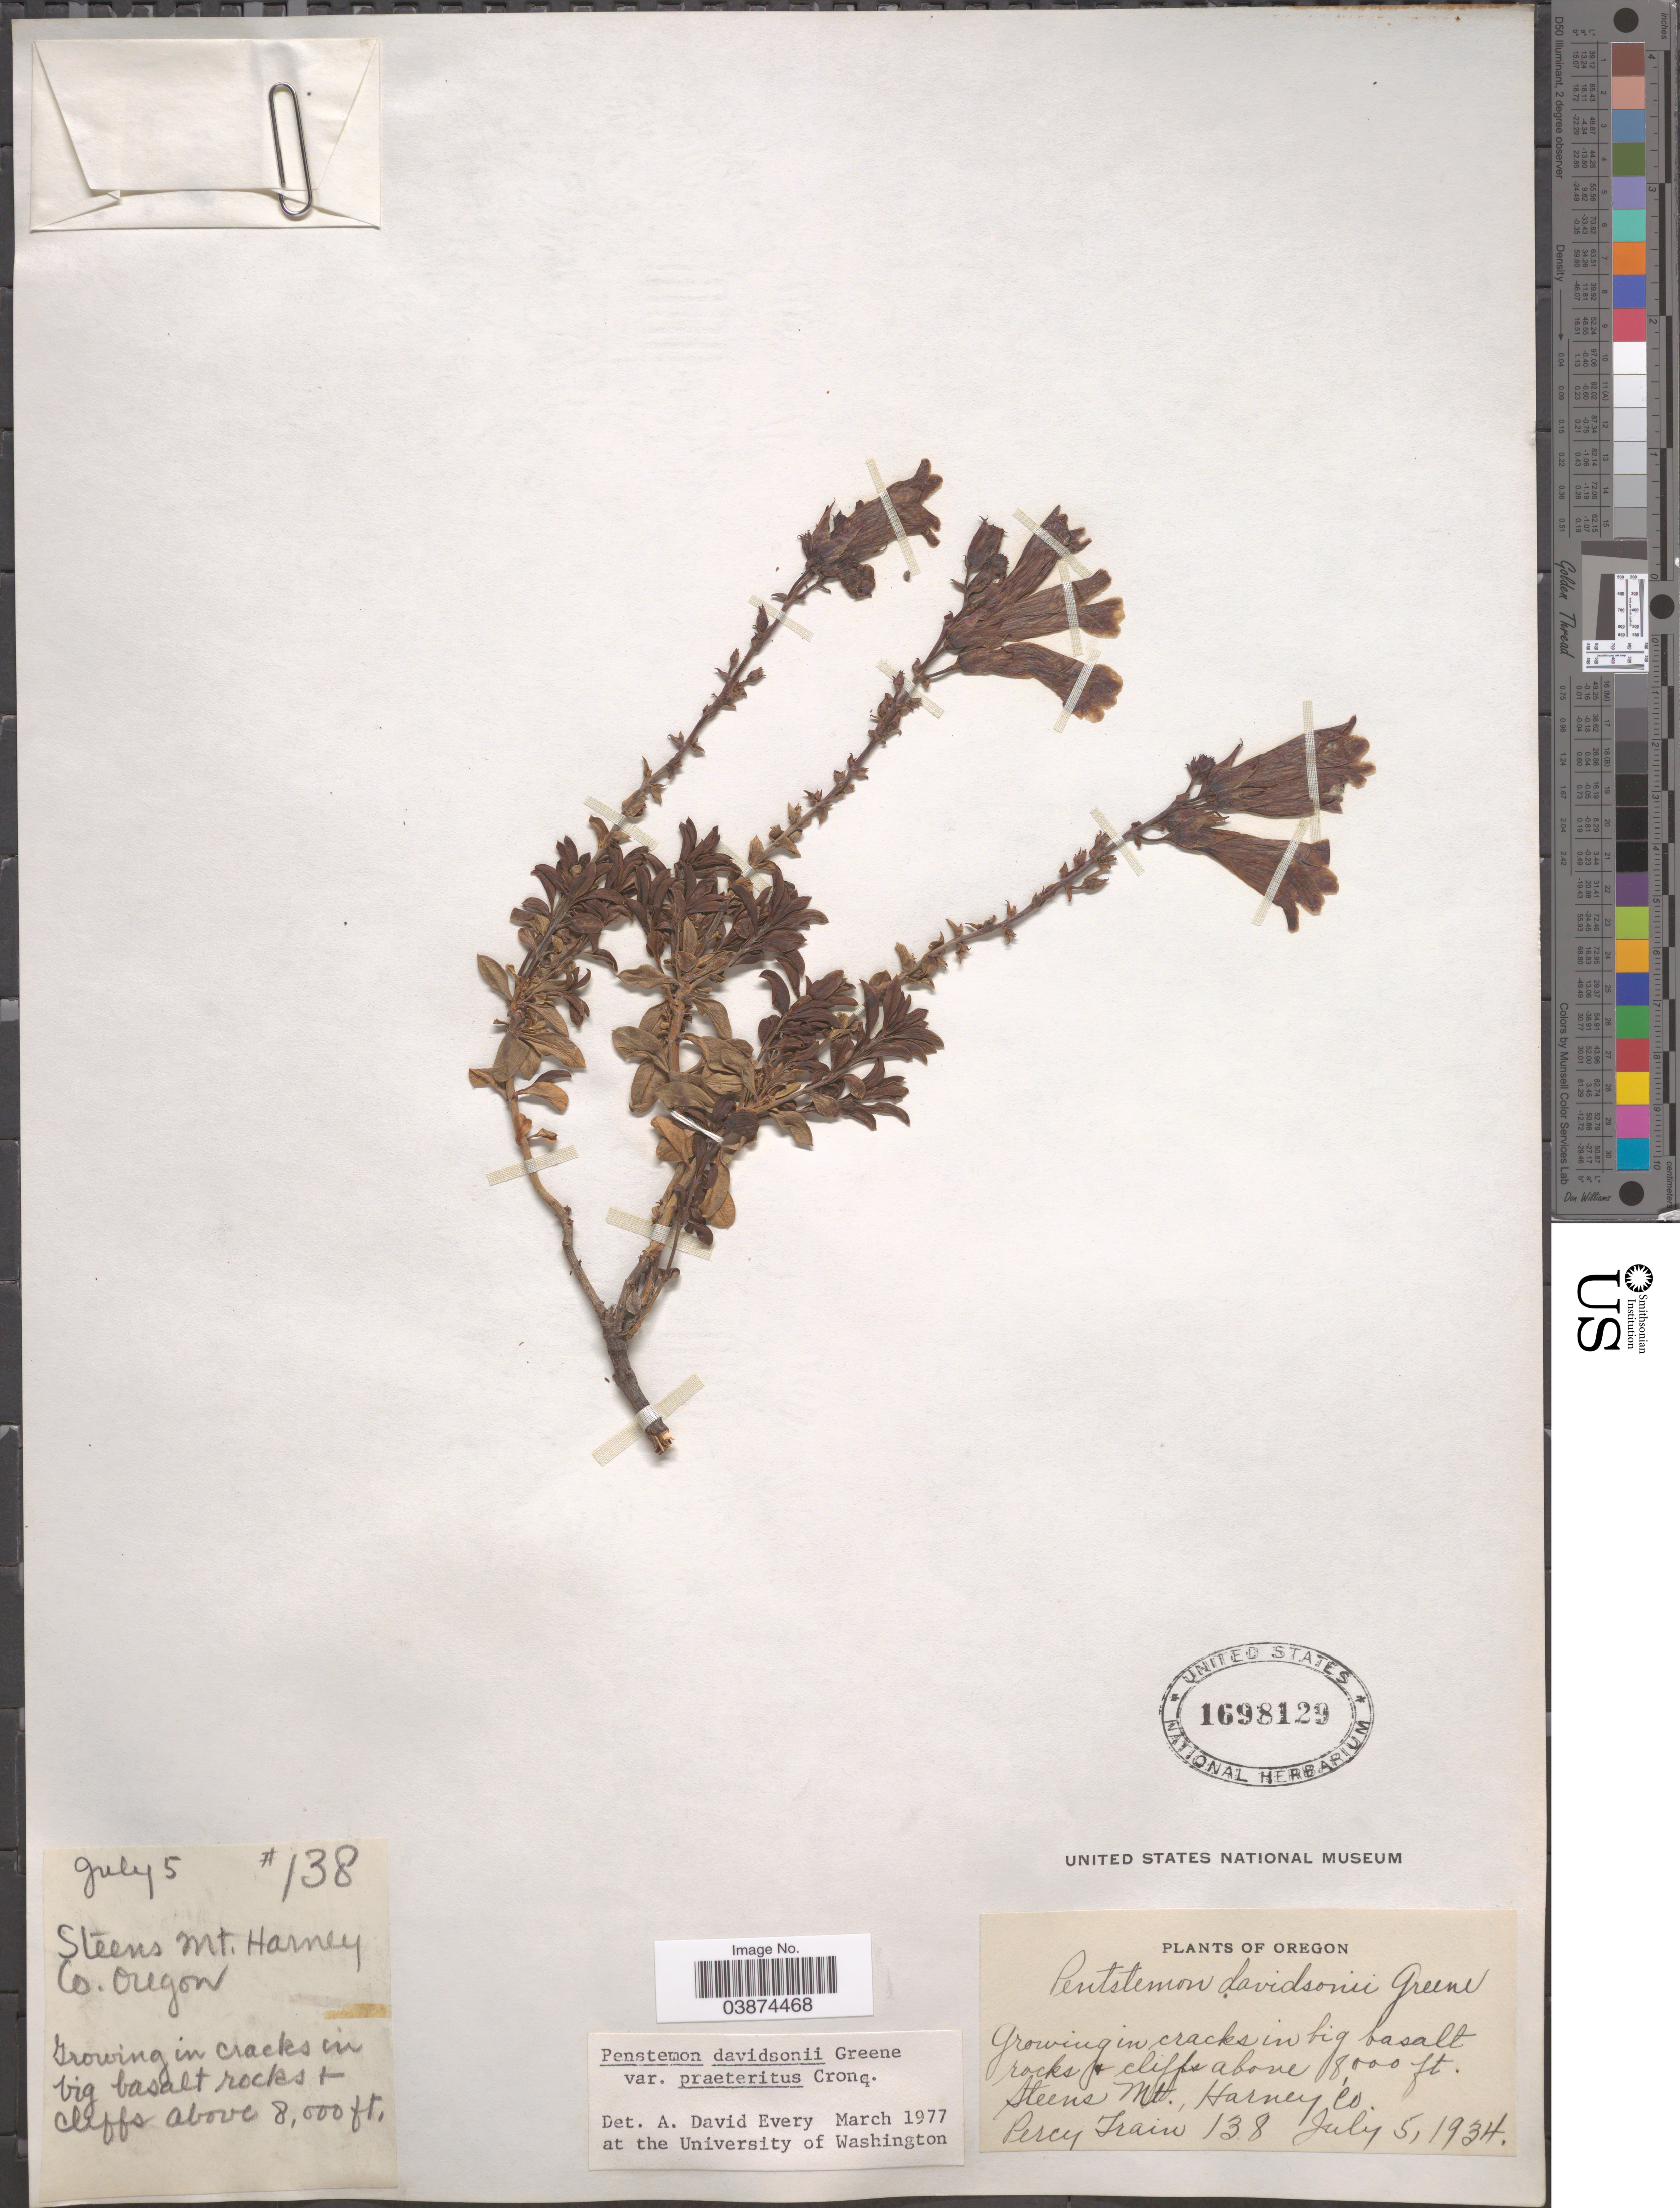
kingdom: Plantae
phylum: Tracheophyta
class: Magnoliopsida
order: Lamiales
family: Plantaginaceae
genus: Penstemon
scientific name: Penstemon davidsonii var. davidsonii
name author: Greene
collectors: P. Train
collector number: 138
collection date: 1934-07-05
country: United States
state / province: Oregon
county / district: Harney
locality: Steins Mt., Harney Co.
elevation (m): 2438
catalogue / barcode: US 1698129